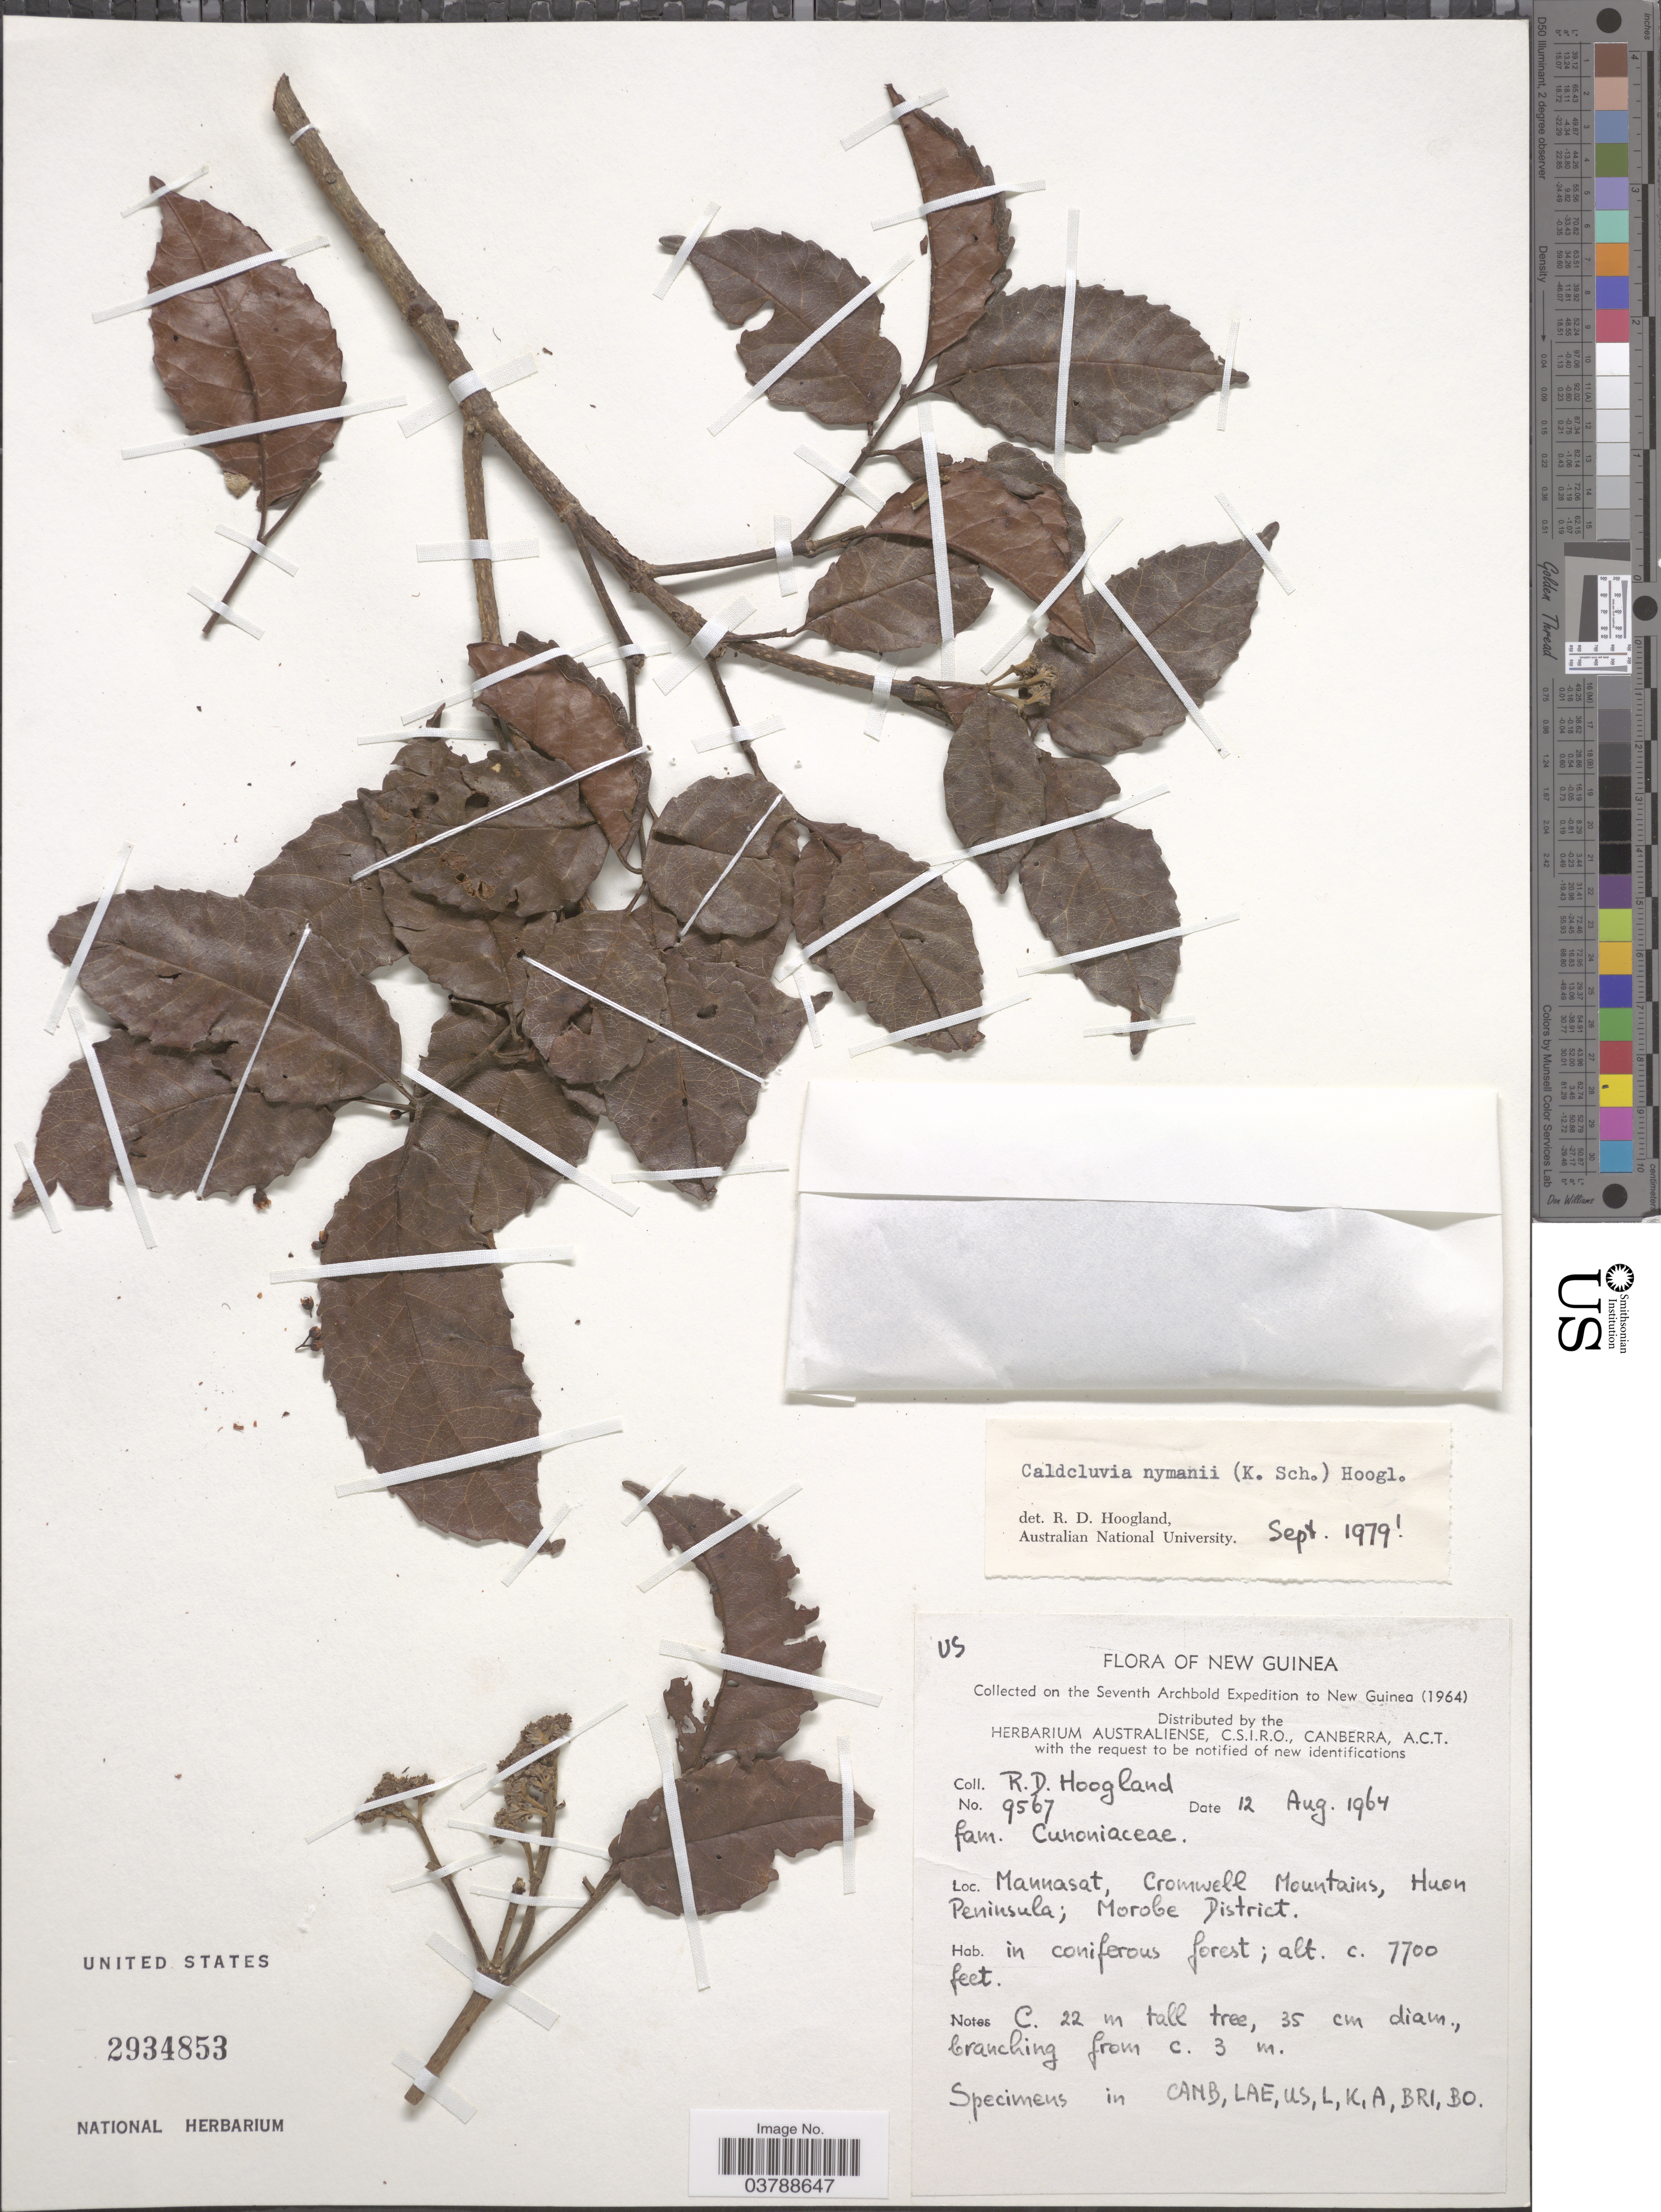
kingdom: Plantae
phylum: Tracheophyta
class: Magnoliopsida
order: Oxalidales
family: Cunoniaceae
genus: Opocunonia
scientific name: Opocunonia nymanii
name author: (K. Schum.) Schltr.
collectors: R. D. Hoogland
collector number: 9567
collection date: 1964-08-12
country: Papua New Guinea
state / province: Morobe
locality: New Guinea. Mannasat, Cromwell Mountains, Huon Peninsula; Morobe District.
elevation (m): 2347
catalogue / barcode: US 2934853